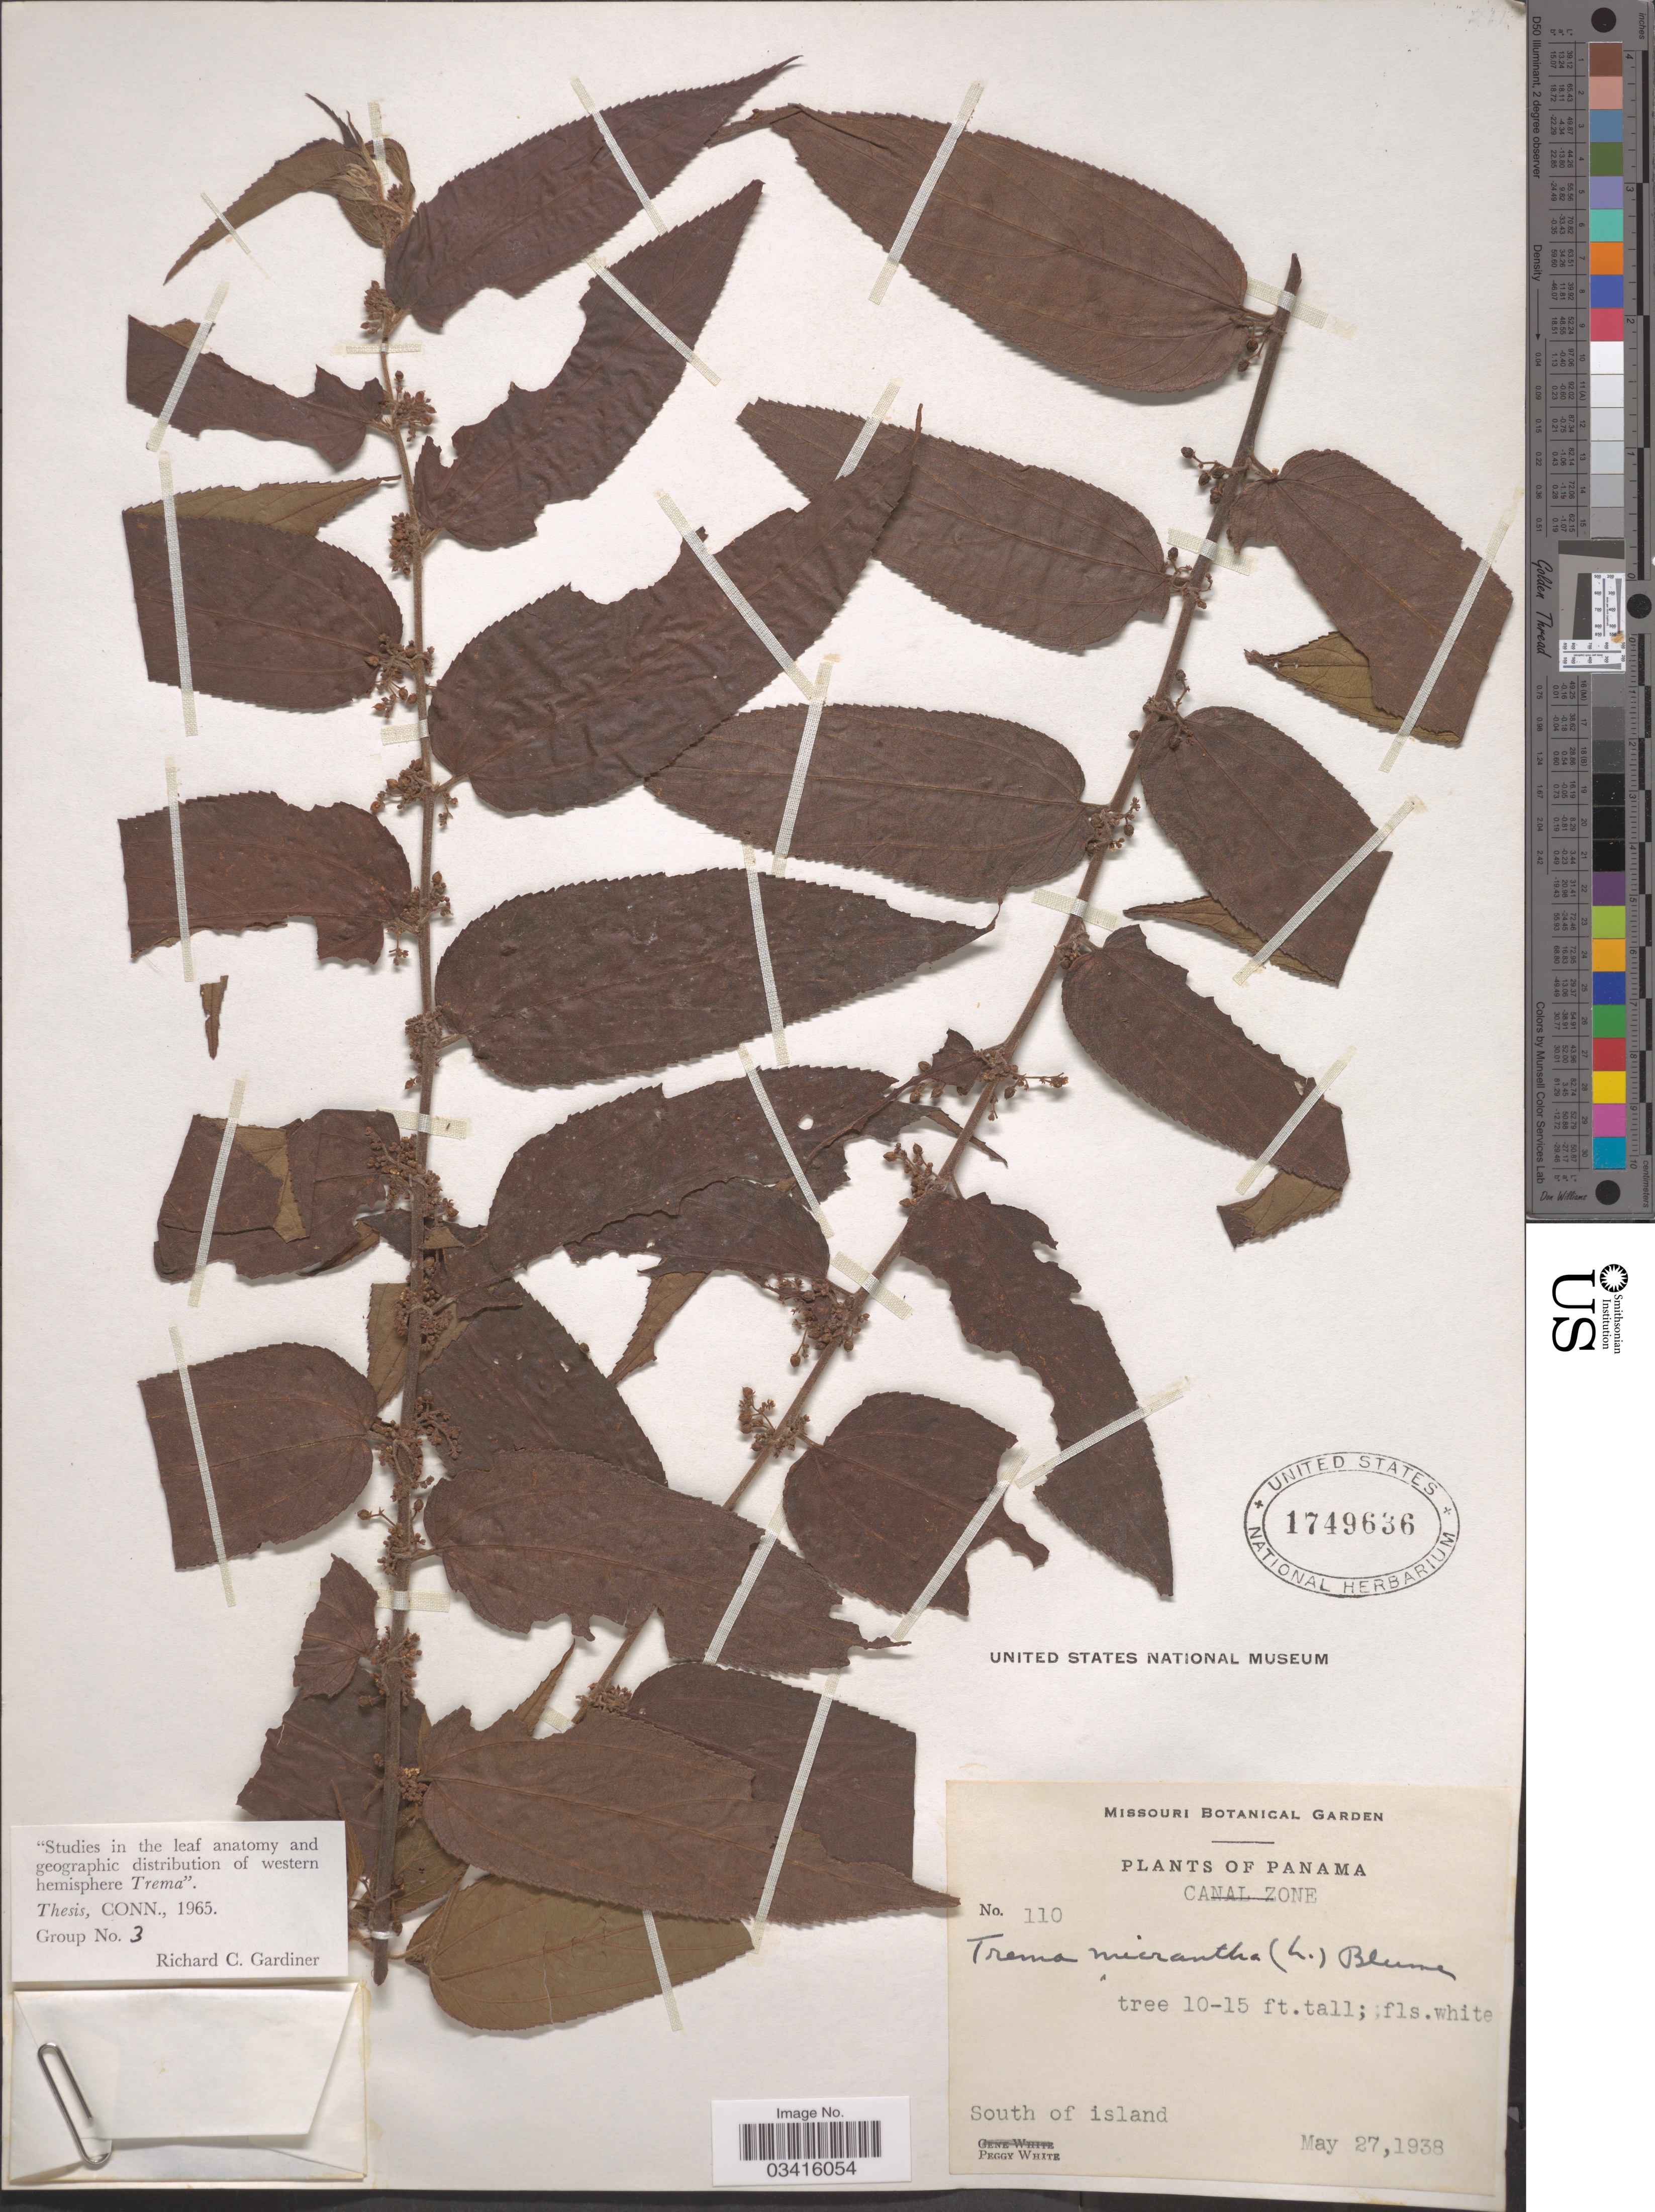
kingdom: Plantae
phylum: Tracheophyta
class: Magnoliopsida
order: Rosales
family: Cannabaceae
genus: Trema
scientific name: Trema micranthum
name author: (L.) Blume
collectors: P. White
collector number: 110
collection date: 1938-05-27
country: Panama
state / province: Colón / Panamá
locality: Canal Zone. South of island.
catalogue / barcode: US 1749636